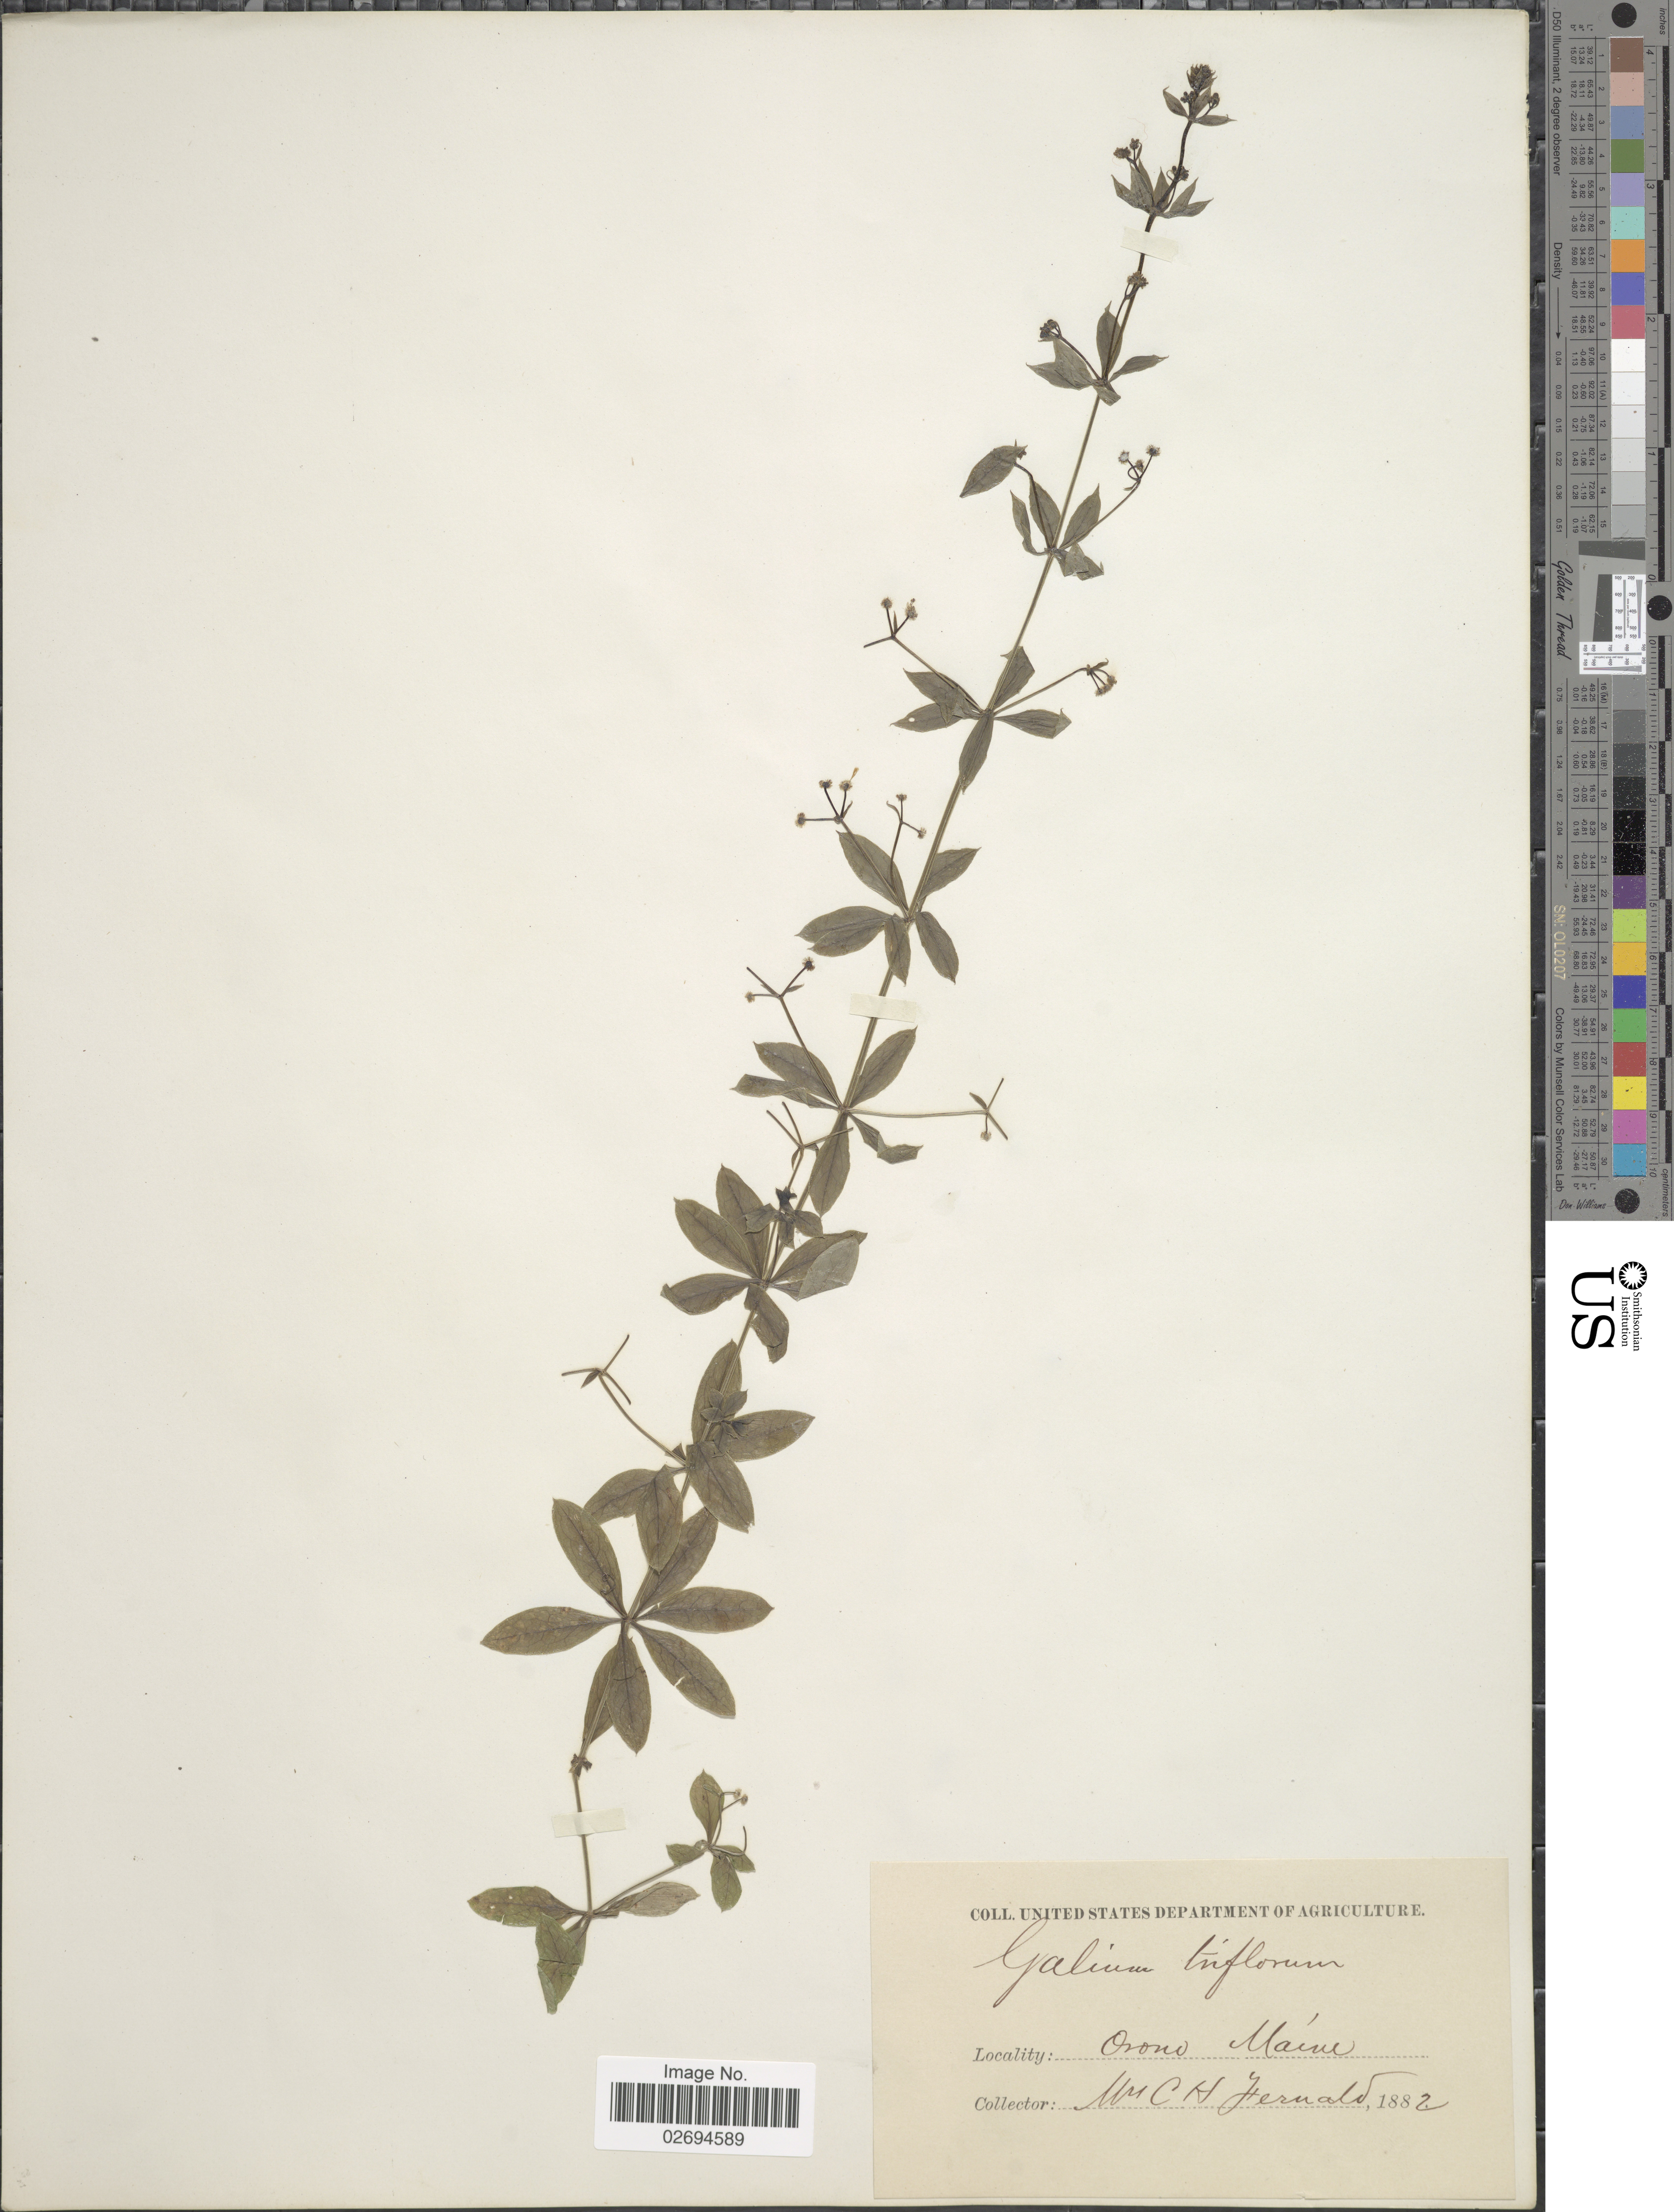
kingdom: Plantae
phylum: Tracheophyta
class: Magnoliopsida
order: Gentianales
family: Rubiaceae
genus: Galium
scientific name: Galium triflorum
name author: Michx.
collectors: C. Fernald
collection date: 1882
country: United States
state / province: Maine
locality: Orono